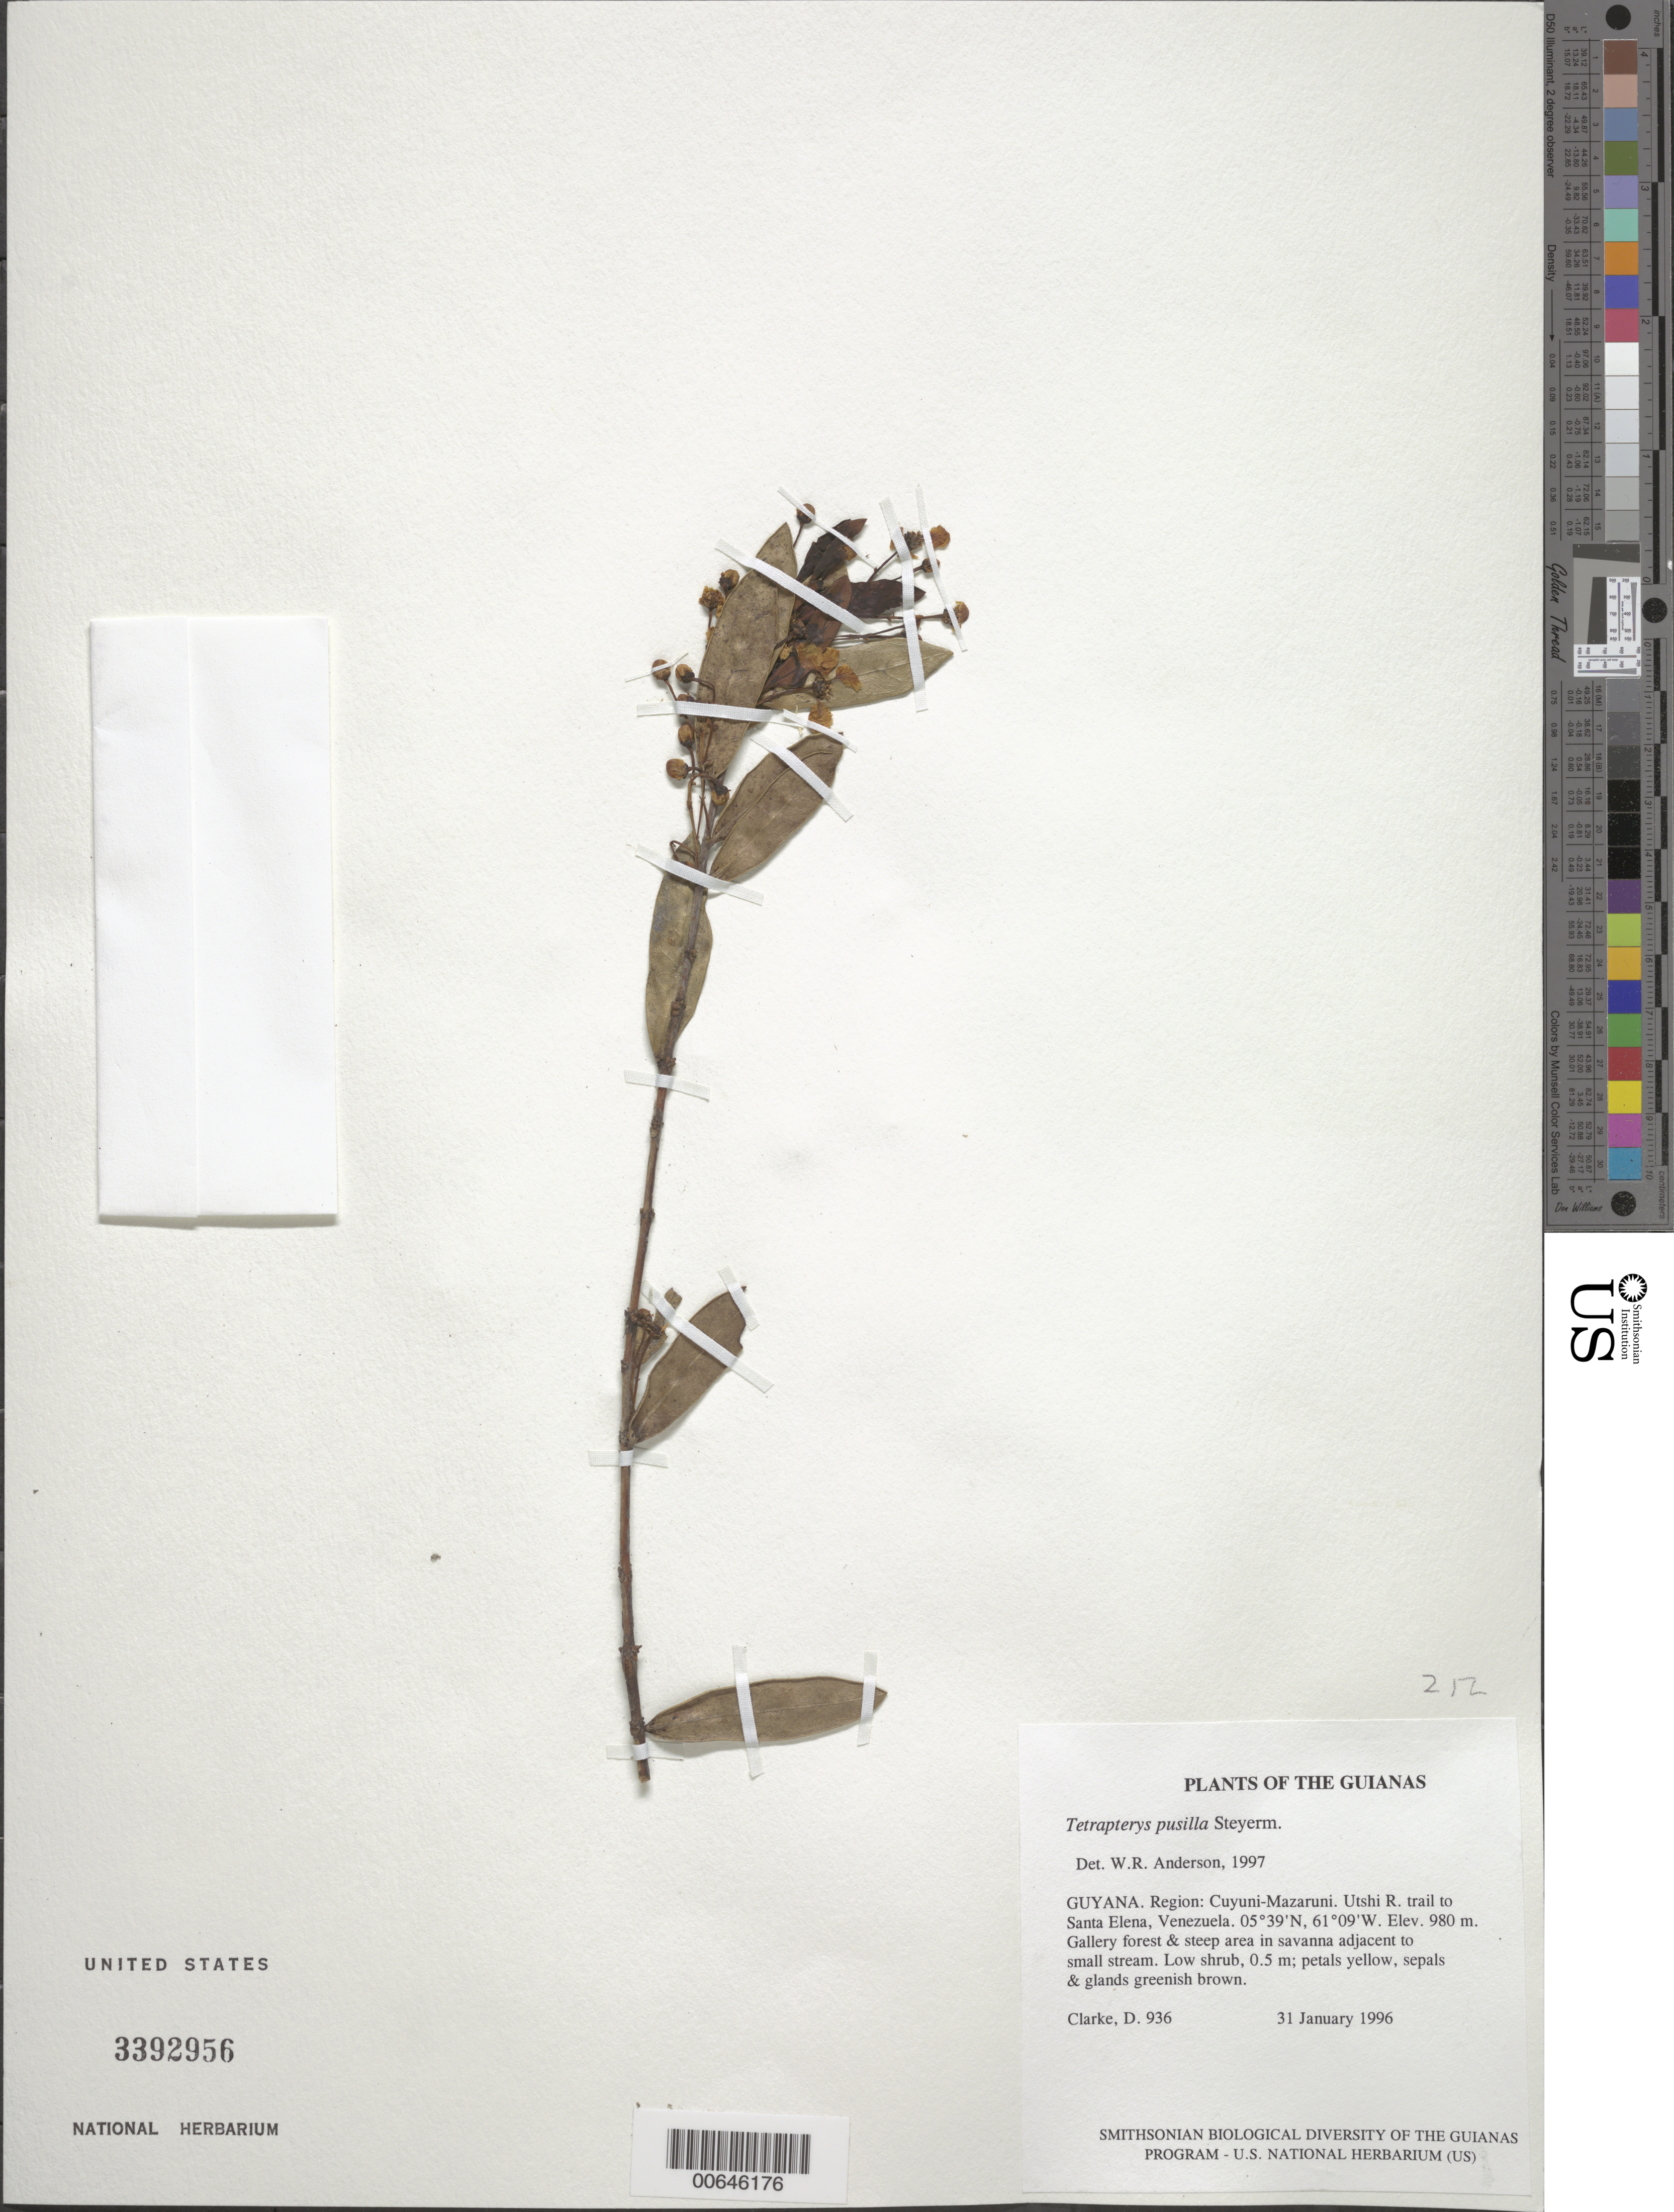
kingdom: Plantae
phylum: Tracheophyta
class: Magnoliopsida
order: Malpighiales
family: Malpighiaceae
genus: Glicophyllum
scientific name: Glicophyllum pusillum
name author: (Steyerm.) R.F. Almeida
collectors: H. D. Clarke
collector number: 936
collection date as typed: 31 January 1996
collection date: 1996-01-31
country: Guyana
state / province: Cuyuni-Mazaruni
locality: Utshi R. trail to Santa Elena, Venezuela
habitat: Gallery forest & steep area in savanna adjacent to small stream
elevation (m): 980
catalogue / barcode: US 3392956